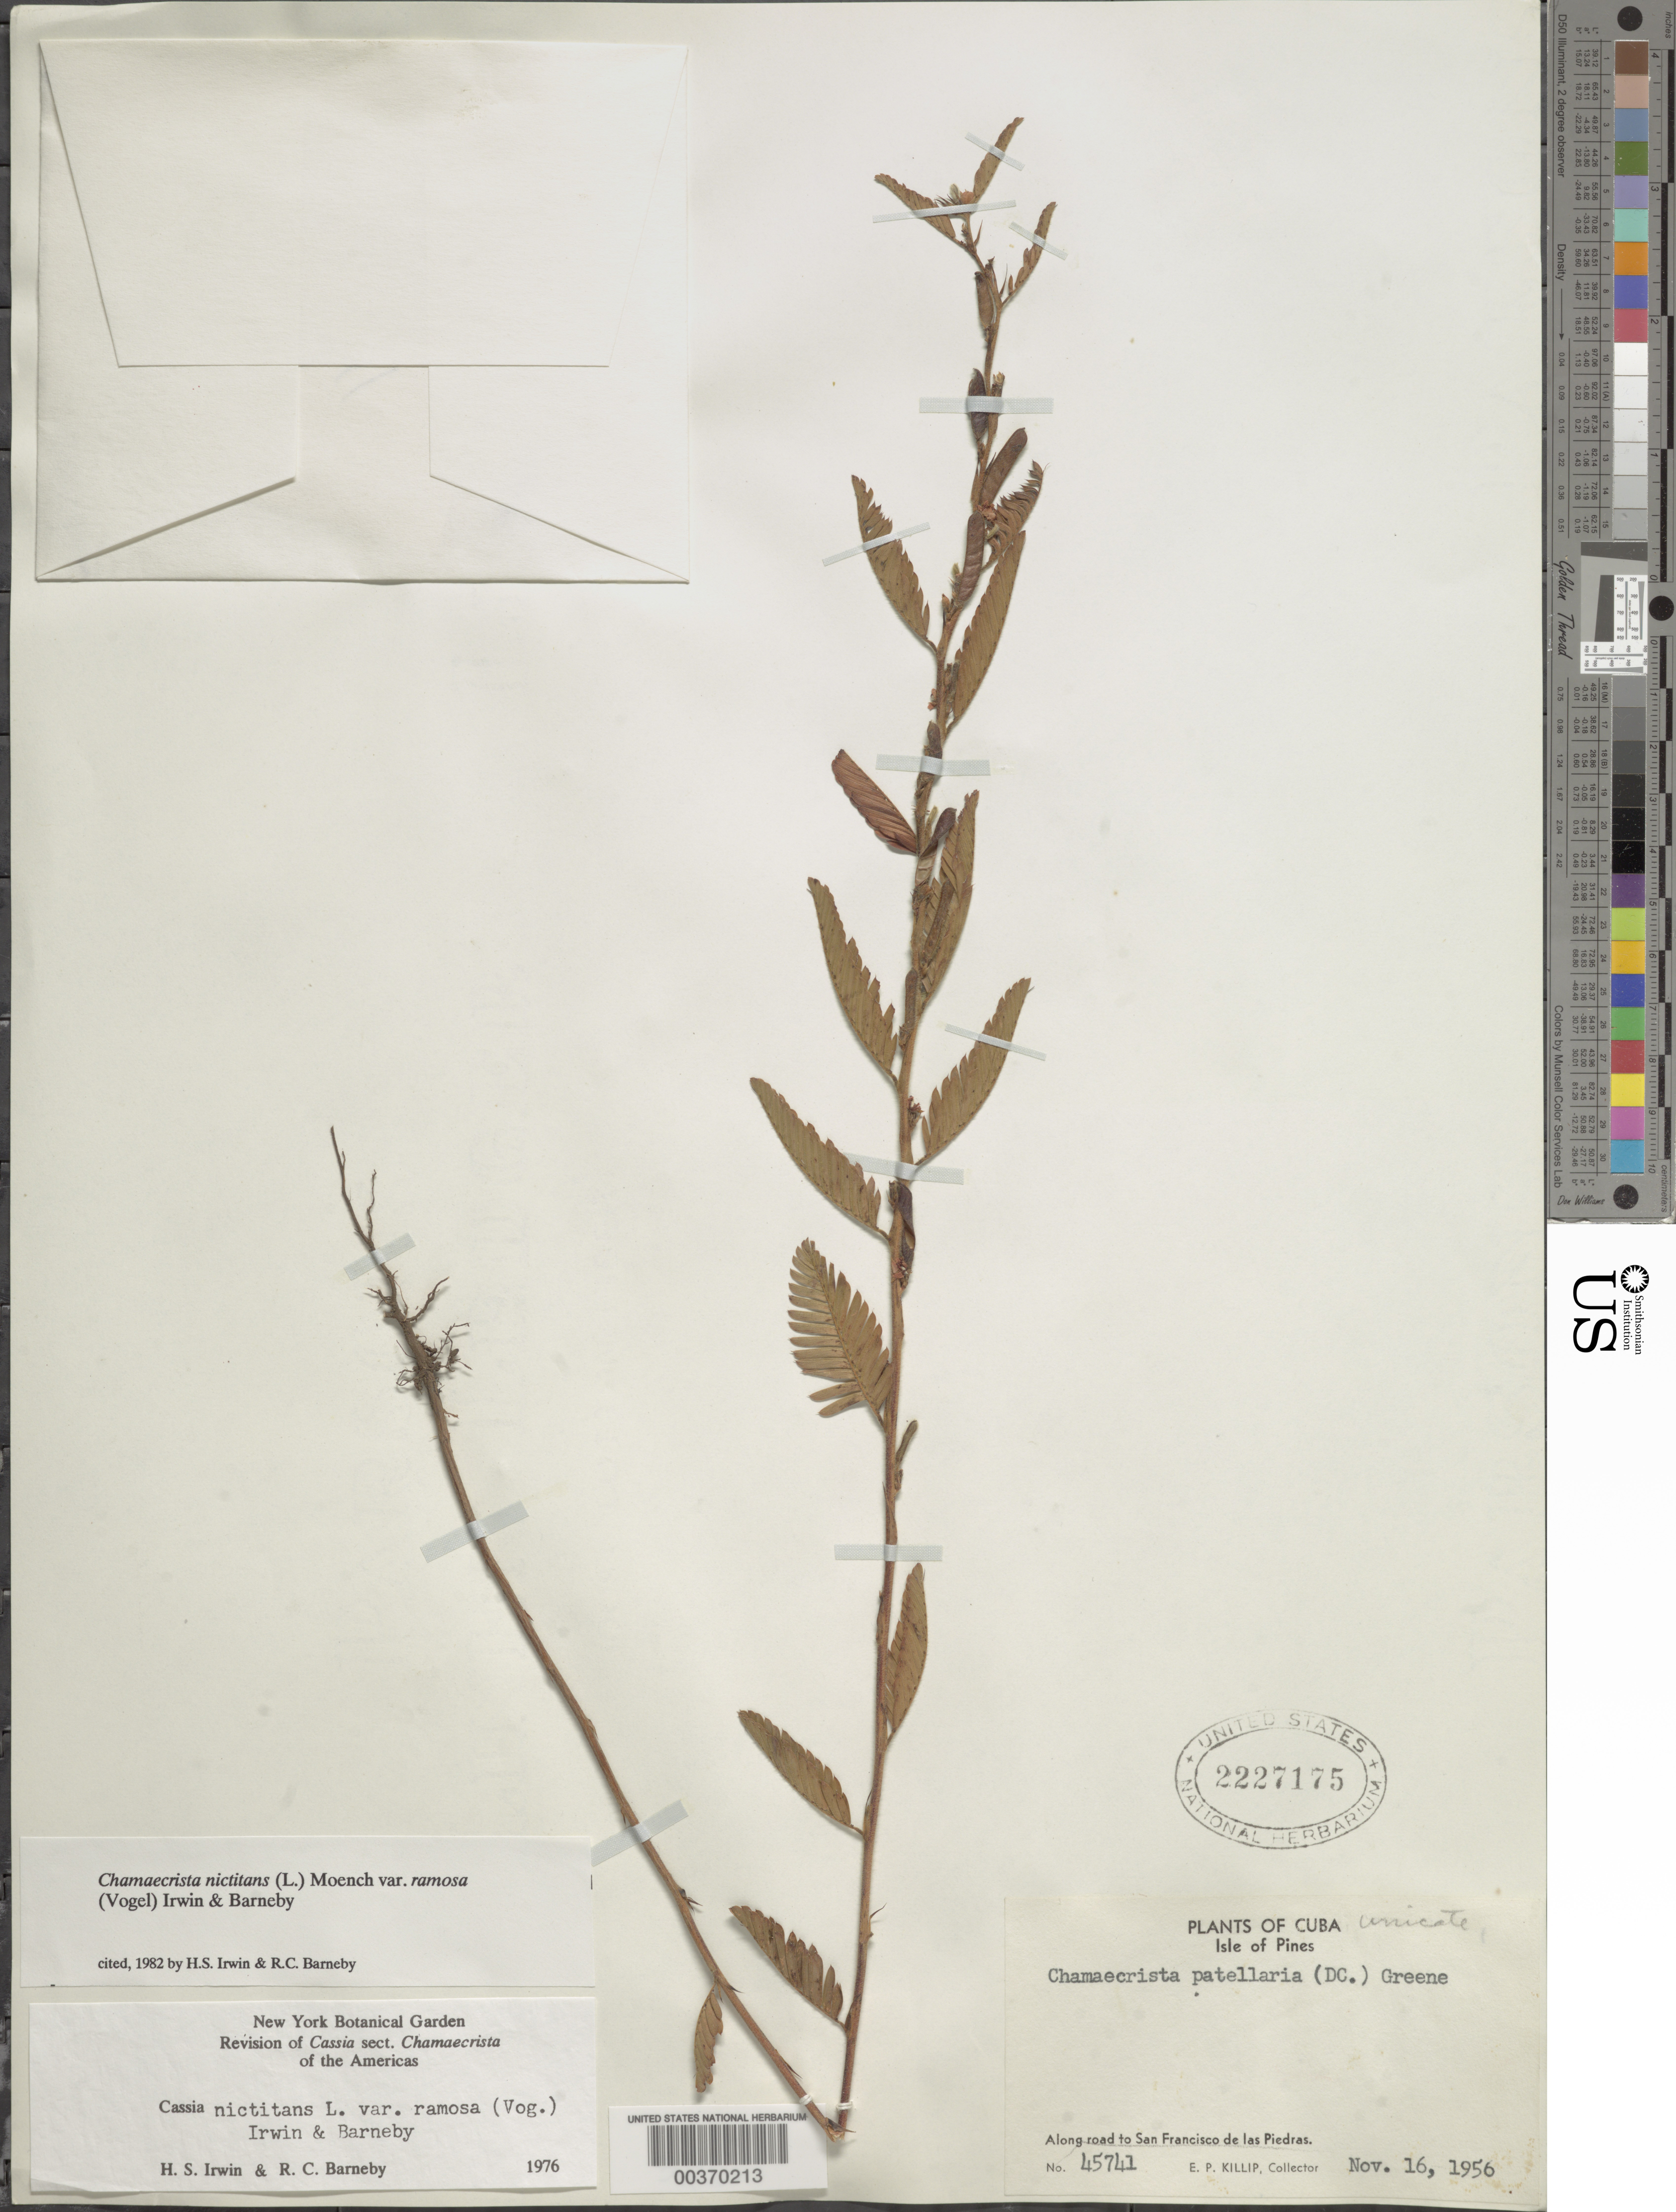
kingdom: Plantae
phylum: Tracheophyta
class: Magnoliopsida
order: Fabales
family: Fabaceae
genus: Chamaecrista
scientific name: Chamaecrista nictitans var. ramosa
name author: (Vogel) H.S. Irwin & Barneby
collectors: E. P. Killip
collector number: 45741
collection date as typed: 16 Nov 1956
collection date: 1956-11-16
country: Cuba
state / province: Isla de La Juventud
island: Isla de La Juventud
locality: Along road to san francisco de las piedras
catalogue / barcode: US 2227175